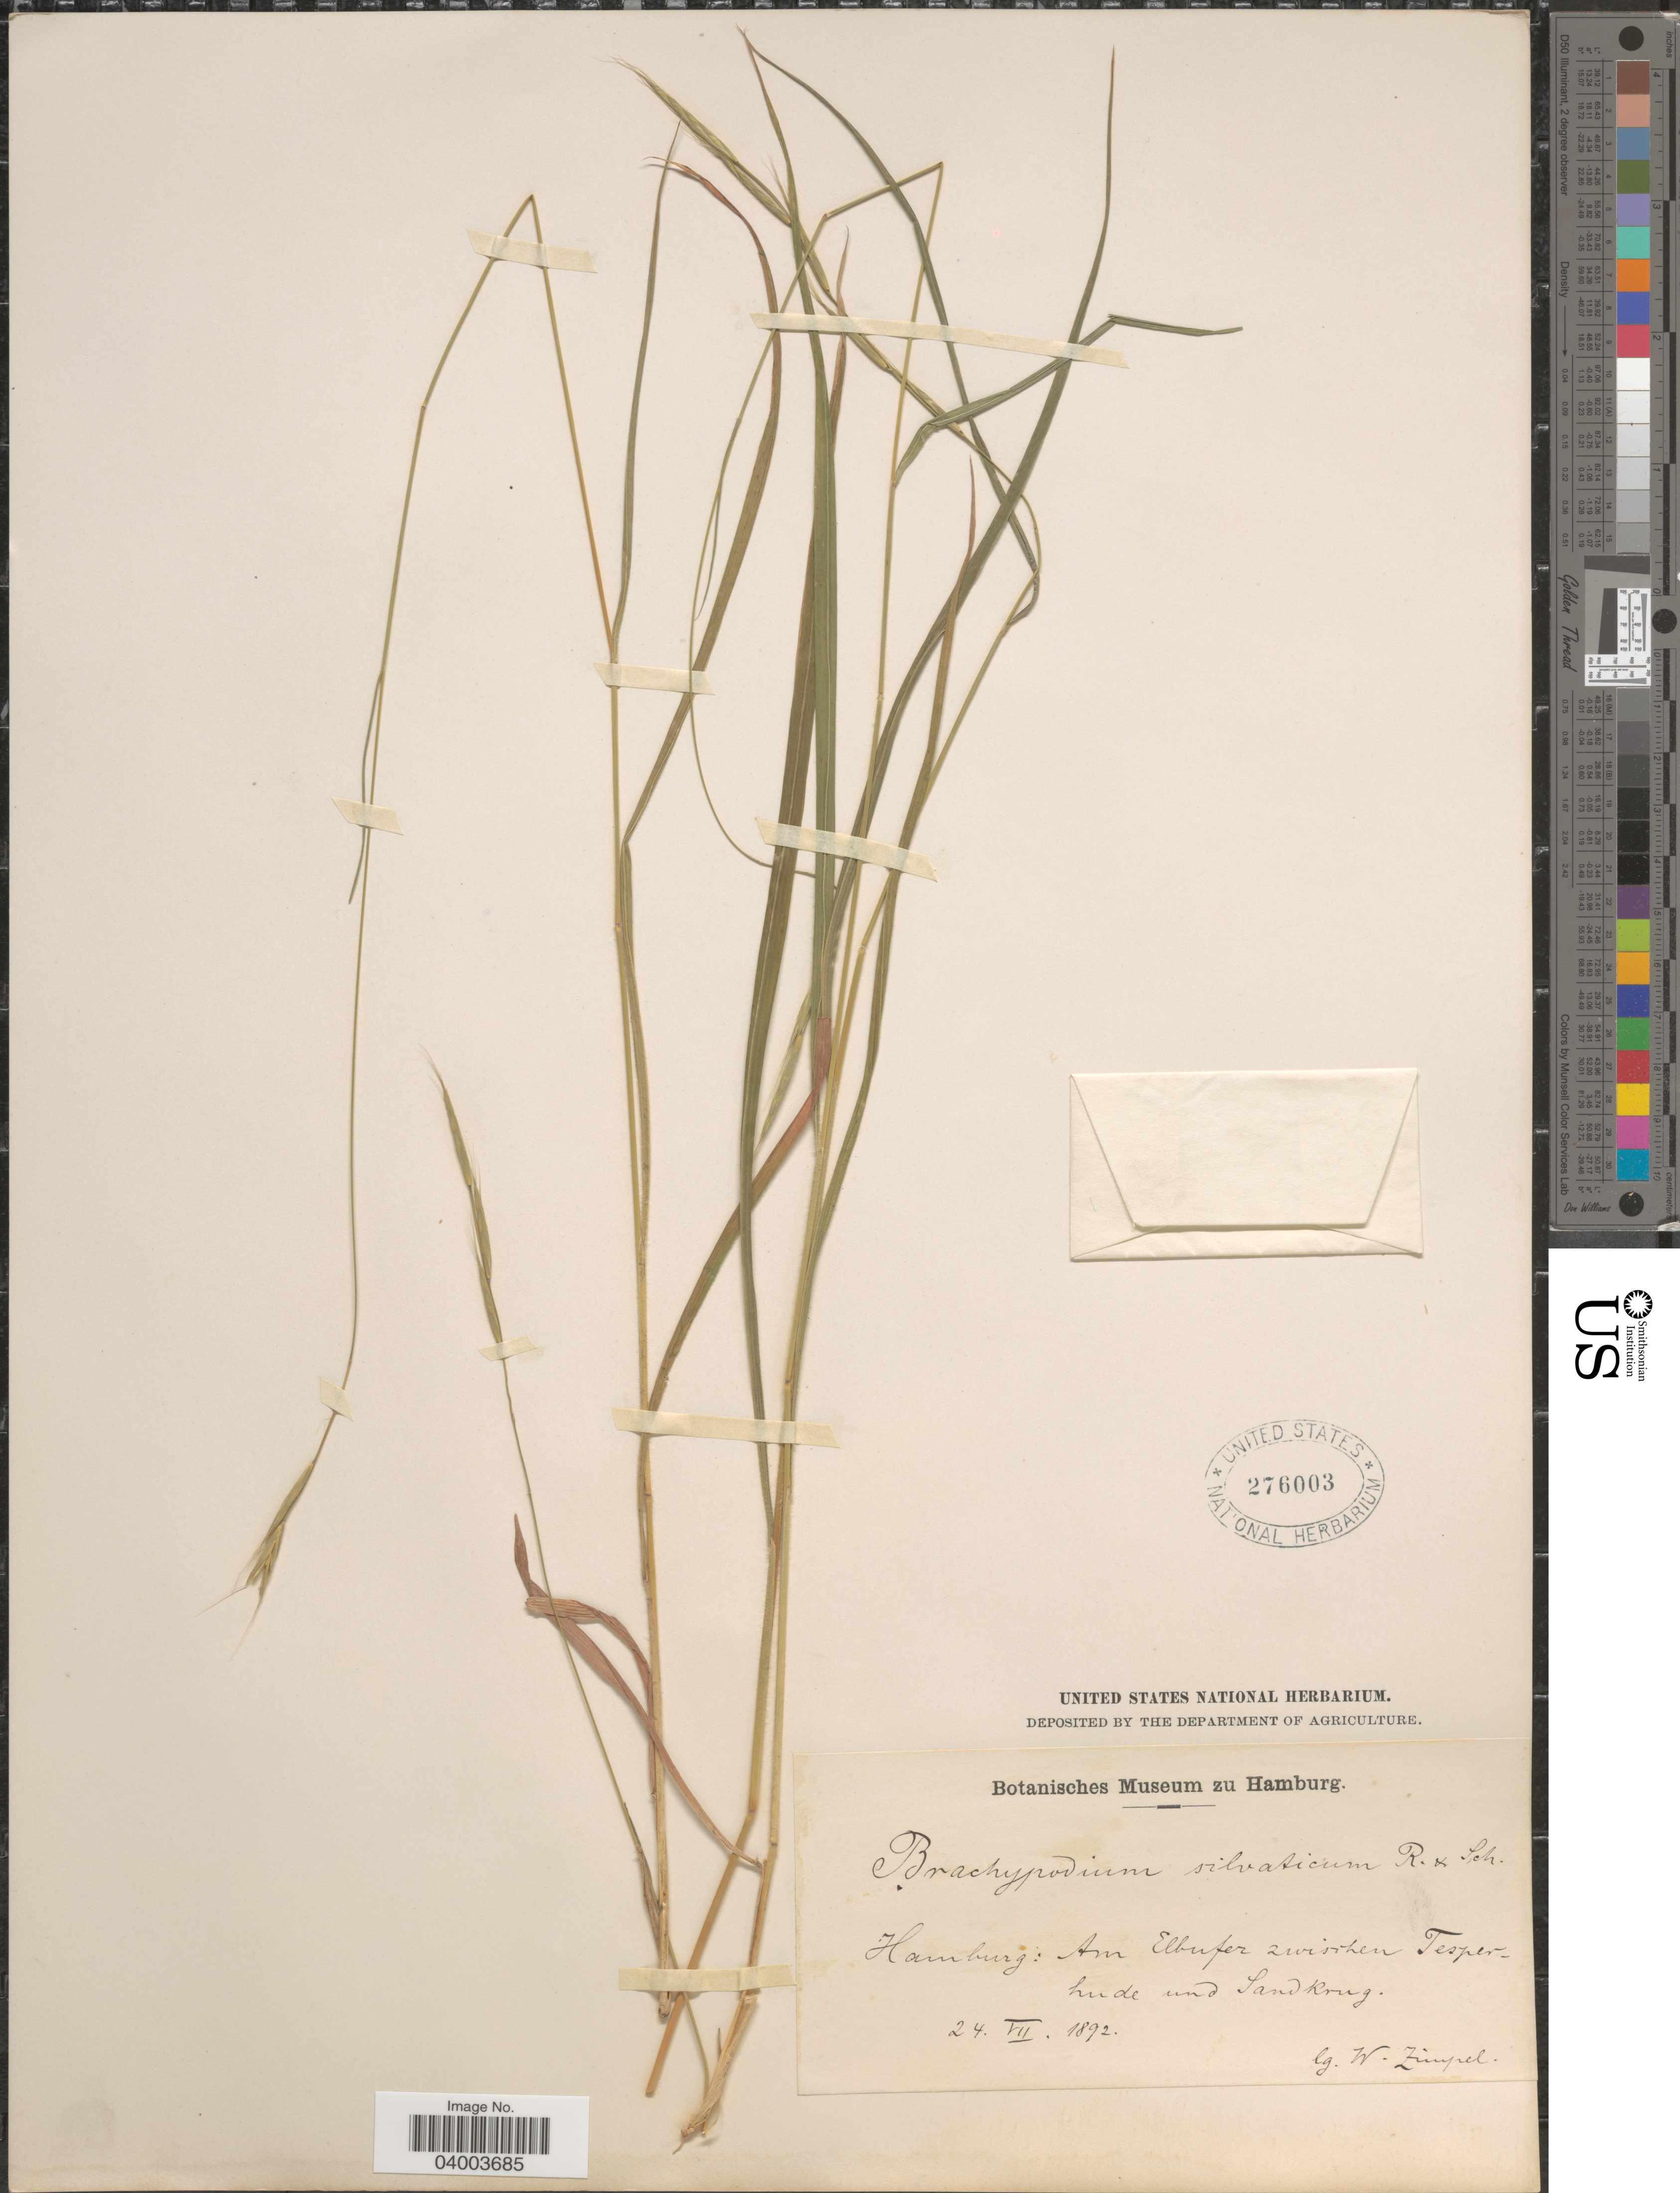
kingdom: Plantae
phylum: Tracheophyta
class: Liliopsida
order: Poales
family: Poaceae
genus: Brachypodium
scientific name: Brachypodium sylvaticum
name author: (Huds.) P. Beauv.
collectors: W. Zimpel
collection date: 1892-07-24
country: Germany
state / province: Hamburg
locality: Am Elbufer zwischen Tesperhude und Sandkrug.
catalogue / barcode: US 276003